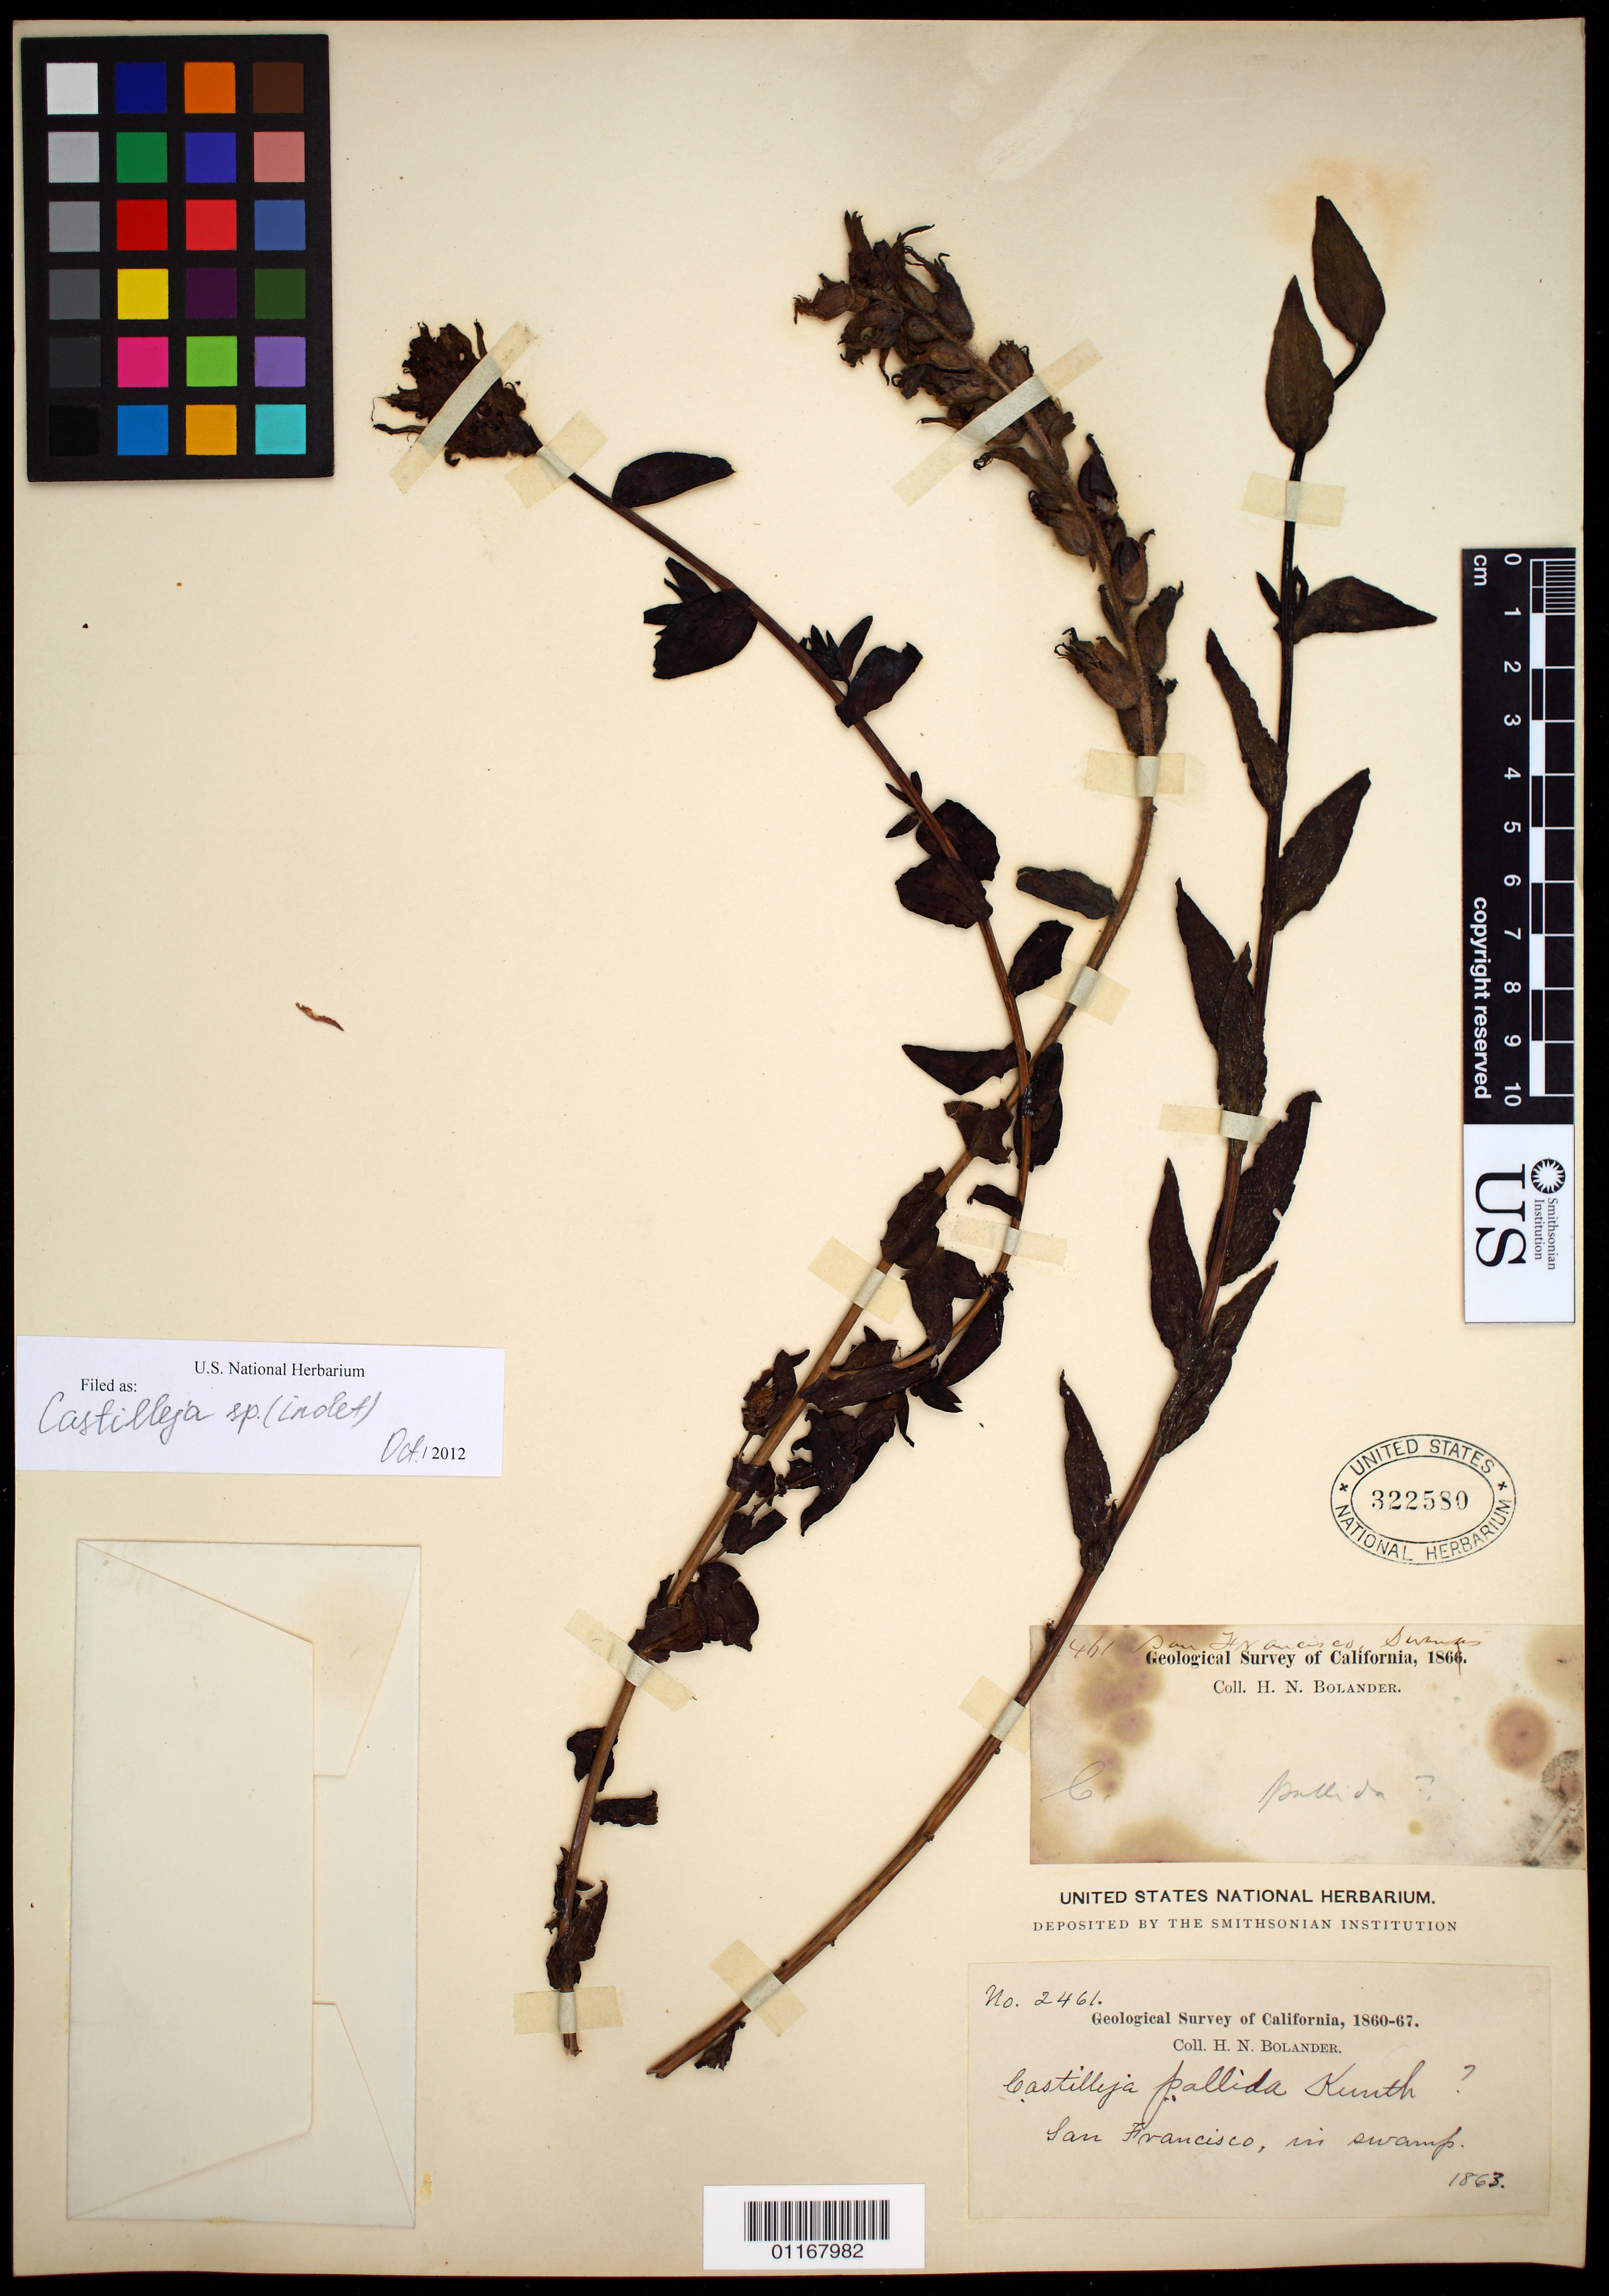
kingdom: Plantae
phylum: Tracheophyta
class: Magnoliopsida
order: Lamiales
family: Orobanchaceae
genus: Castilleja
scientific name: Castilleja sp.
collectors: H. Bolander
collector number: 2461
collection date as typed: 1863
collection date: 1863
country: United States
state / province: California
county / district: San Francisco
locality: San Francisco, in swamps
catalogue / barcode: US 322580